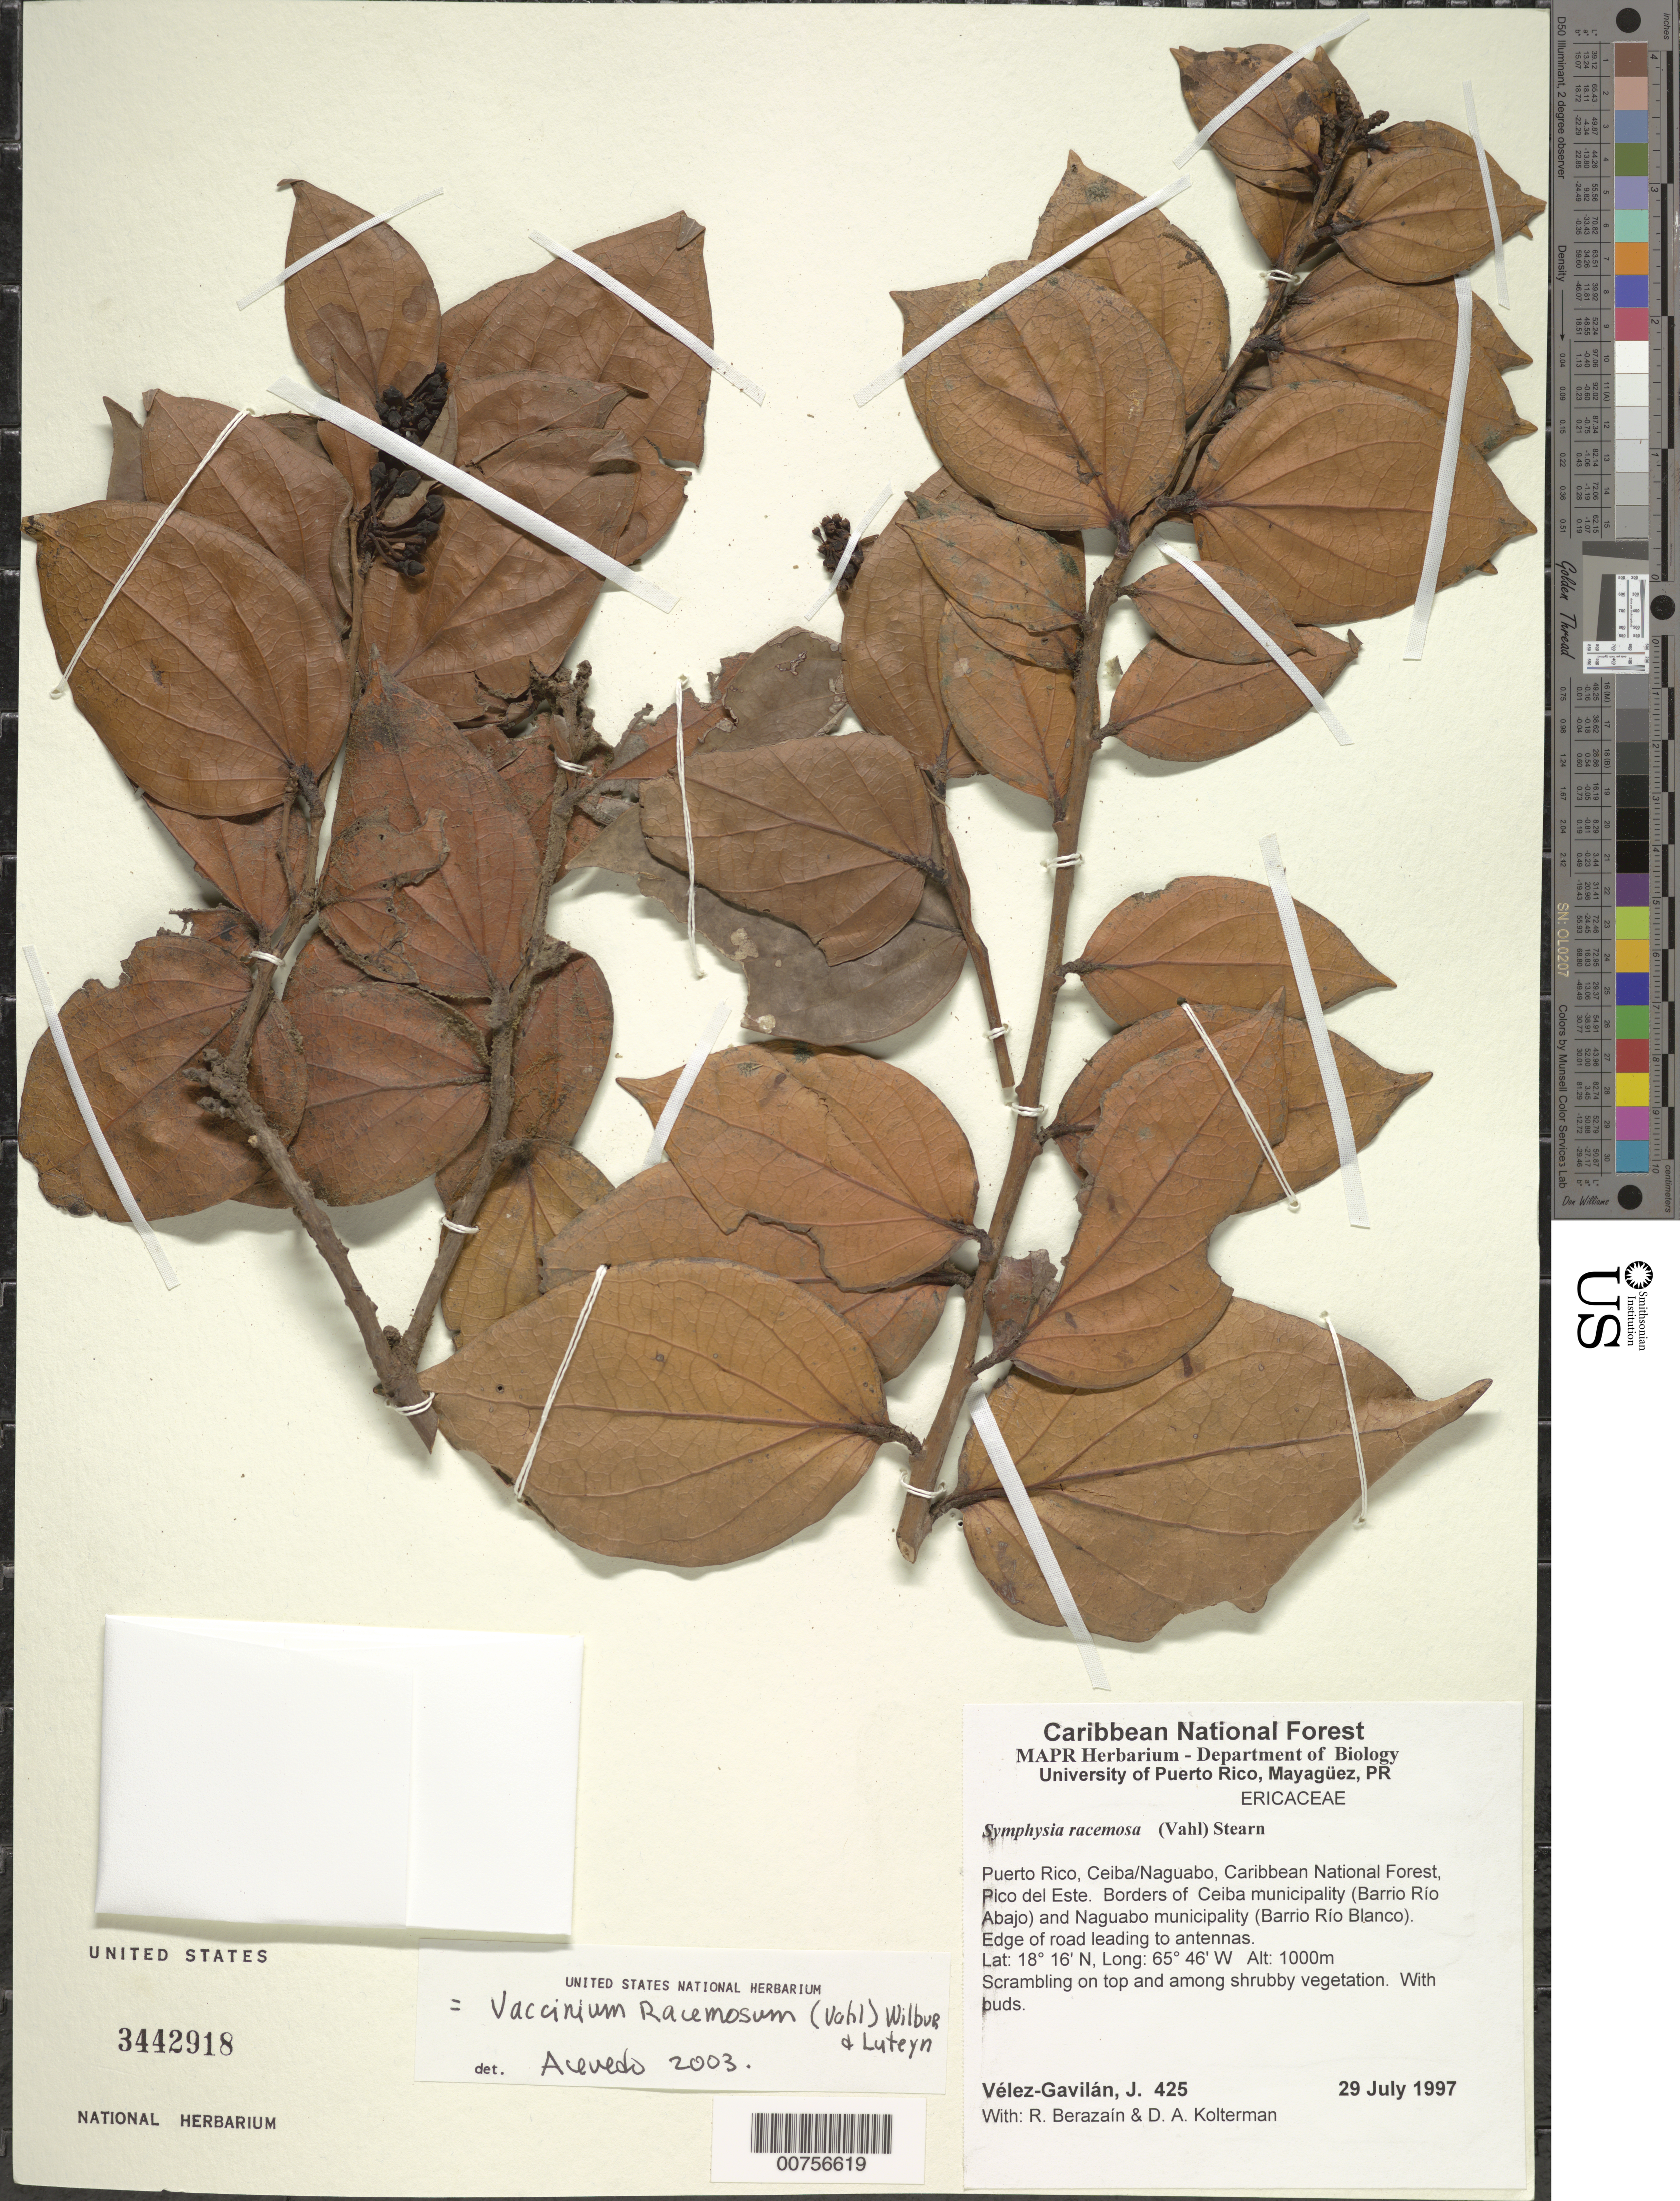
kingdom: Plantae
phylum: Tracheophyta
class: Magnoliopsida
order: Ericales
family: Ericaceae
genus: Vaccinium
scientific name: Vaccinium racemosum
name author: (Vahl) Wilbur & Luteyn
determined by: Acevedo-Rodríguez, P., (BOT), Smithsonian Institution - National Museum of Natural History (UNITED STATES)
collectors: J. Vélez-Gavilán, R. Berazaín & D. Kolterman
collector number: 425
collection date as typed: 29 Jul 1997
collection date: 1997-07-29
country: Puerto Rico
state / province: Naguabo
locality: Ceiba/Naguabo, Caribbean National Forest, Pico del Este. Borders of Ceiba municipality (Barrio Río Abajo) and Naguabo municipality (Barrio Río Blanco). Edge of road leading to antennas.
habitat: Scrambling on top and among shrubby vegetation.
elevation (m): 1000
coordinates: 18.26666667, -65.76666667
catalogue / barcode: US 3442918